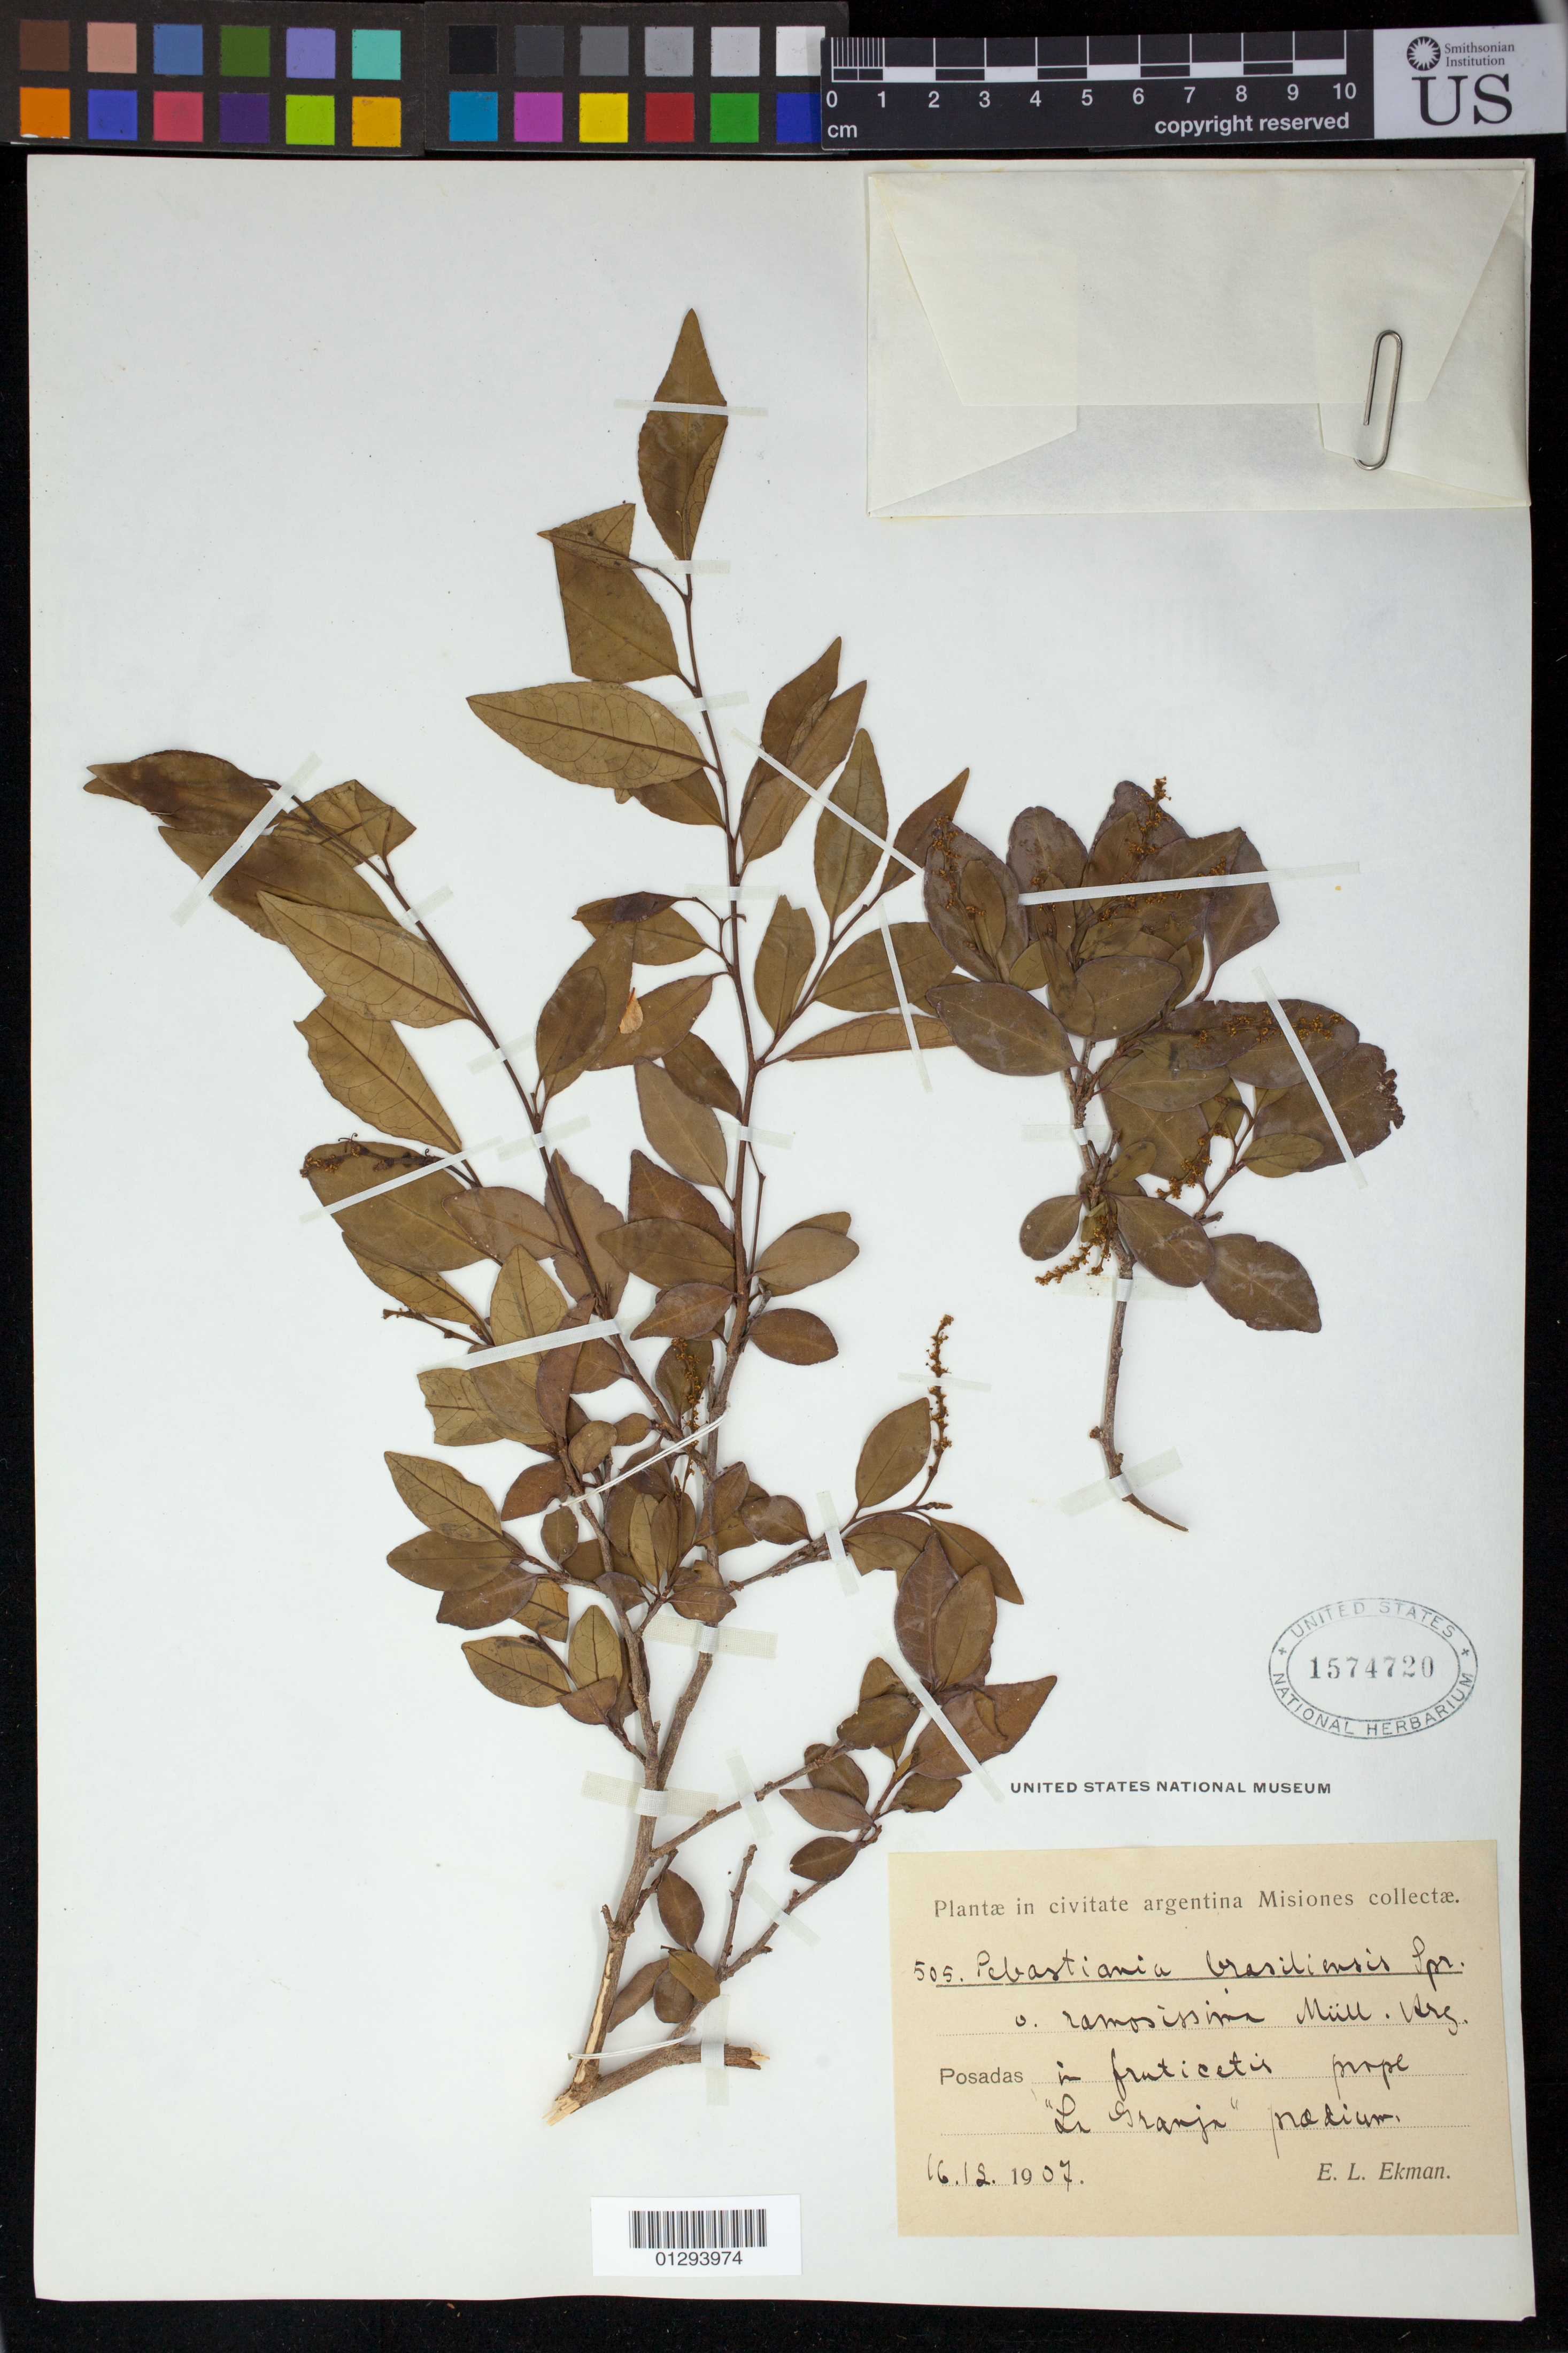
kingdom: Plantae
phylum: Tracheophyta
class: Magnoliopsida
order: Malpighiales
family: Euphorbiaceae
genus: Sebastiania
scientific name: Sebastiania brasiliensis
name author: Spreng.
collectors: E. L. Ekman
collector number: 505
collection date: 1907-12-16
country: Argentina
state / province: Misiones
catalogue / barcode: US 1574720